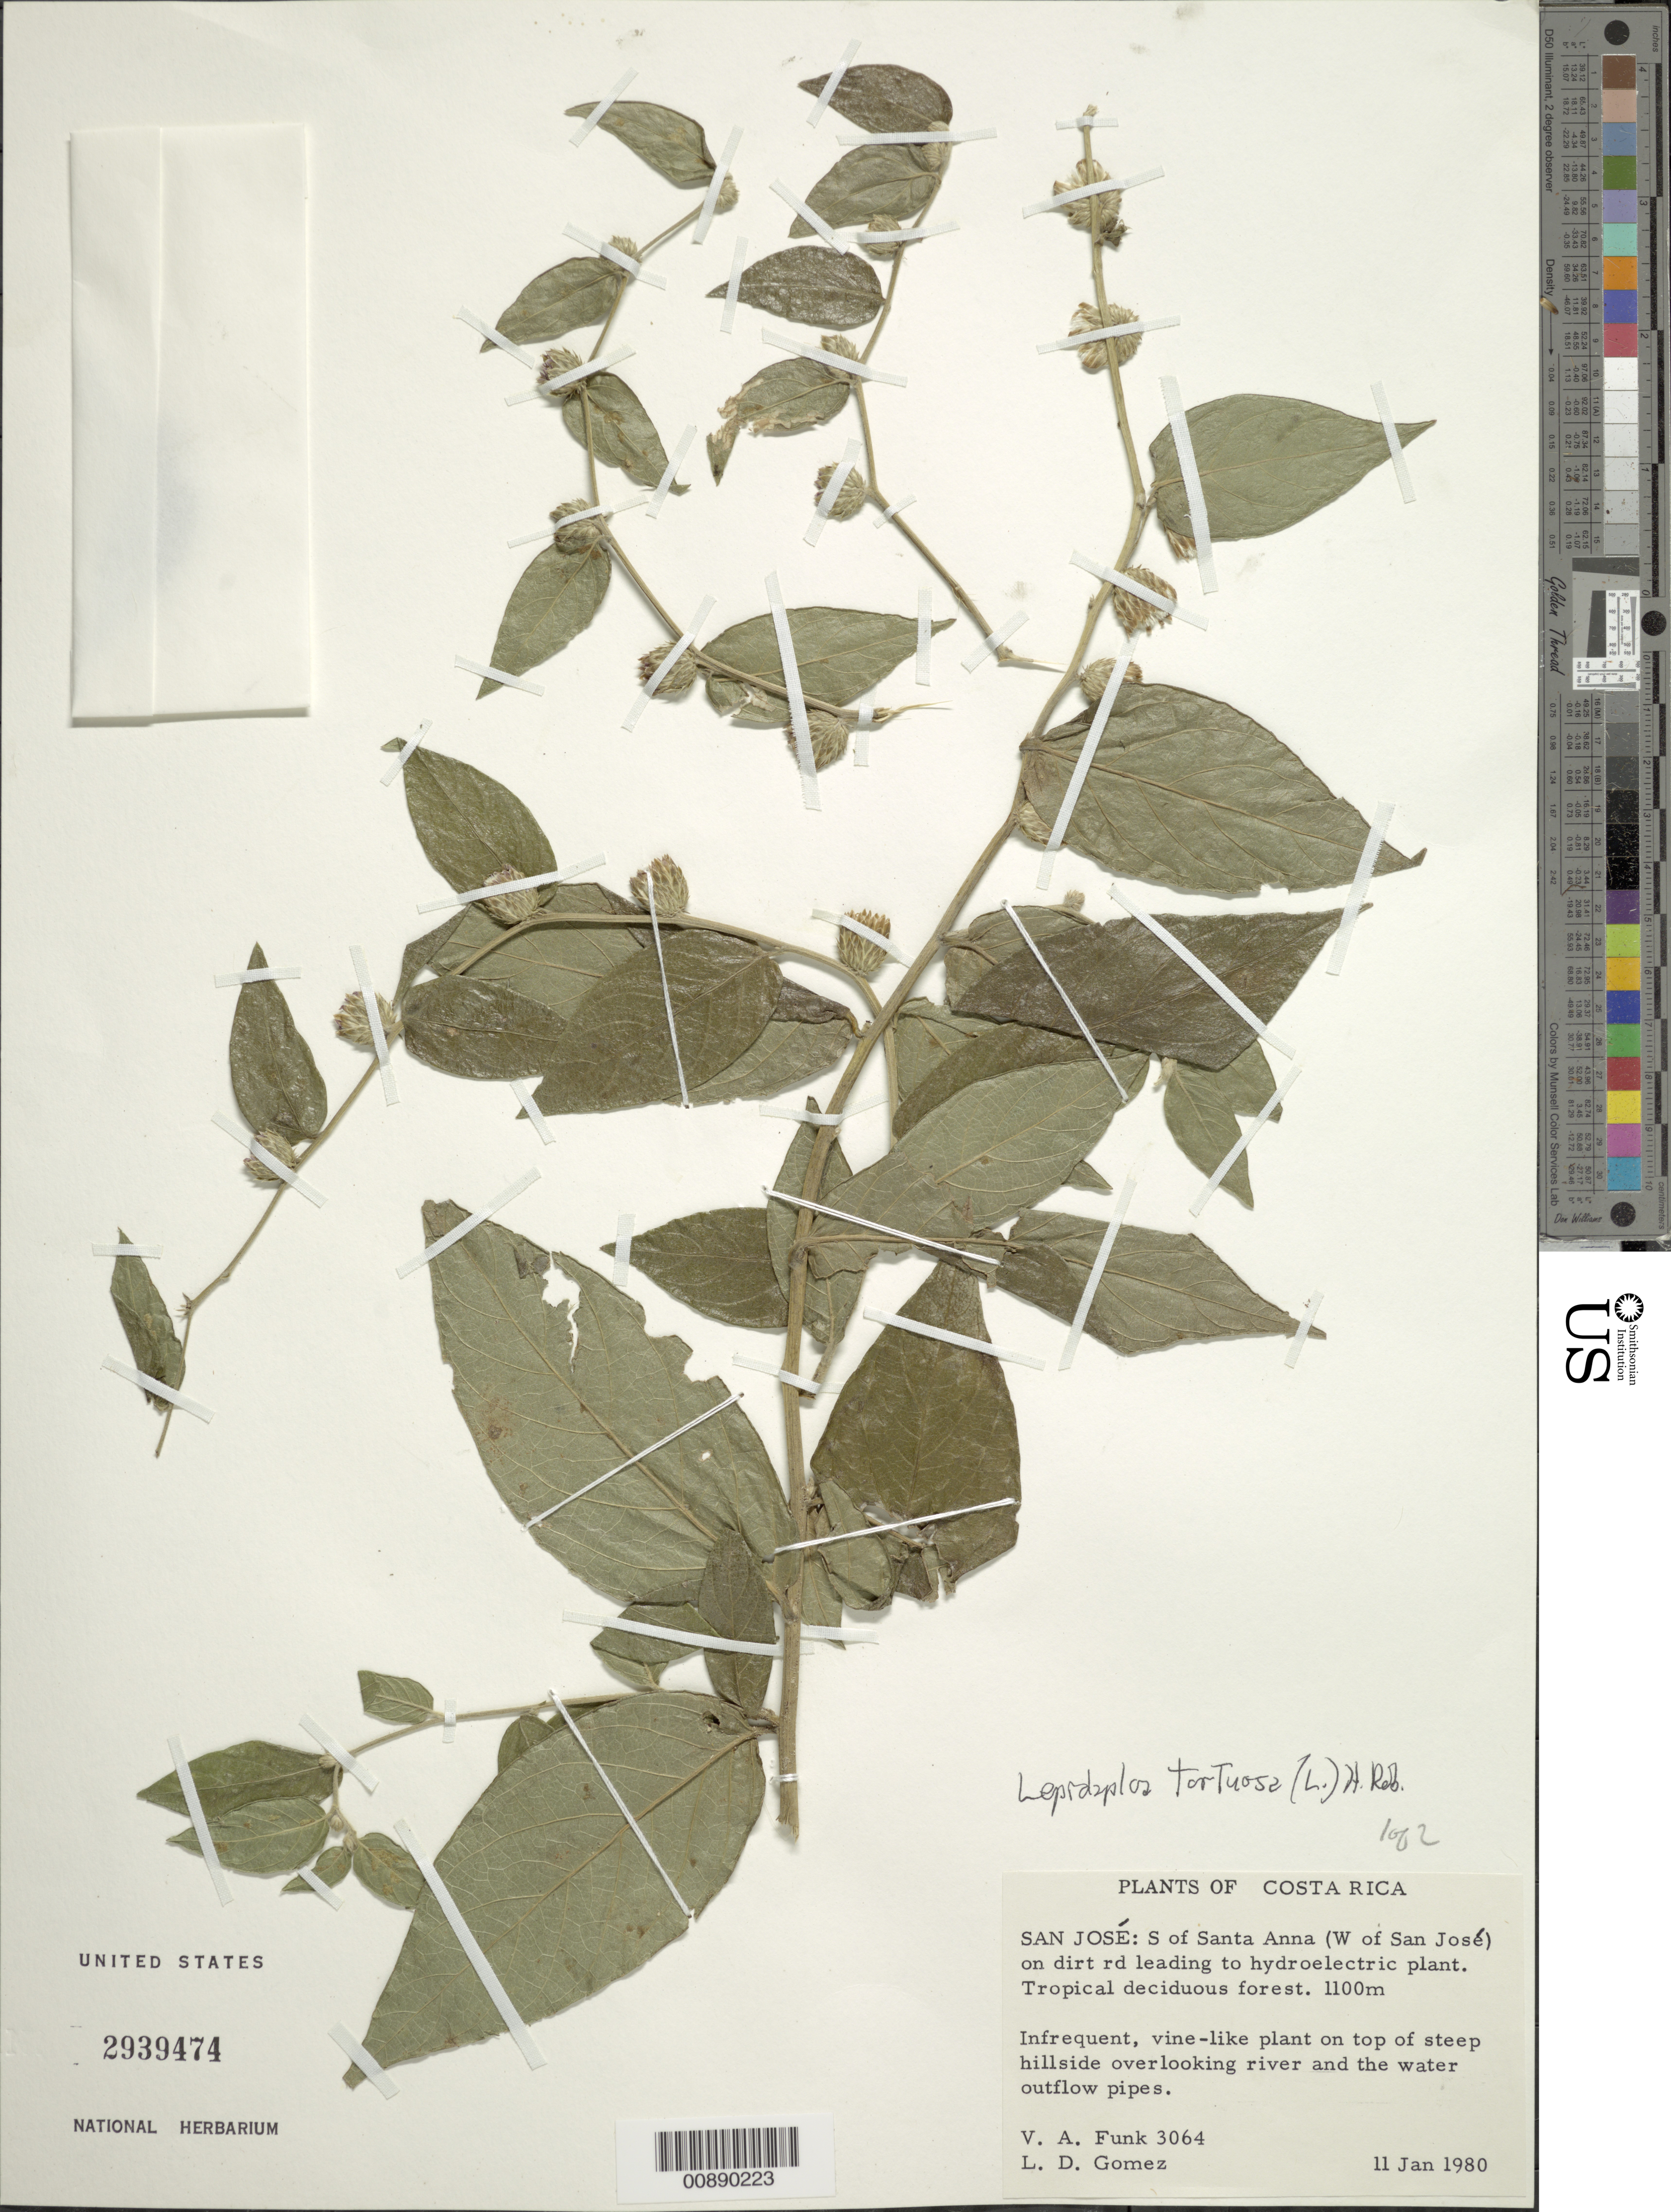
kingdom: Plantae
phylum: Tracheophyta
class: Magnoliopsida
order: Asterales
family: Asteraceae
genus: Lepidaploa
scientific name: Lepidaploa tortuosa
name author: (L.) H. Rob.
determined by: Robinson, Harold E., (US)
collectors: V. Funk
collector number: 3064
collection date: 1980-01-11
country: Costa Rica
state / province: San José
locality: San José, S of Santa Anna (W of San José), road to hydroelectric plant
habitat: Tropical deciduous forest; on top of steep hillside overlooking river and water outflow pipes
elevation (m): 1100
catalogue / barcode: US 2939474